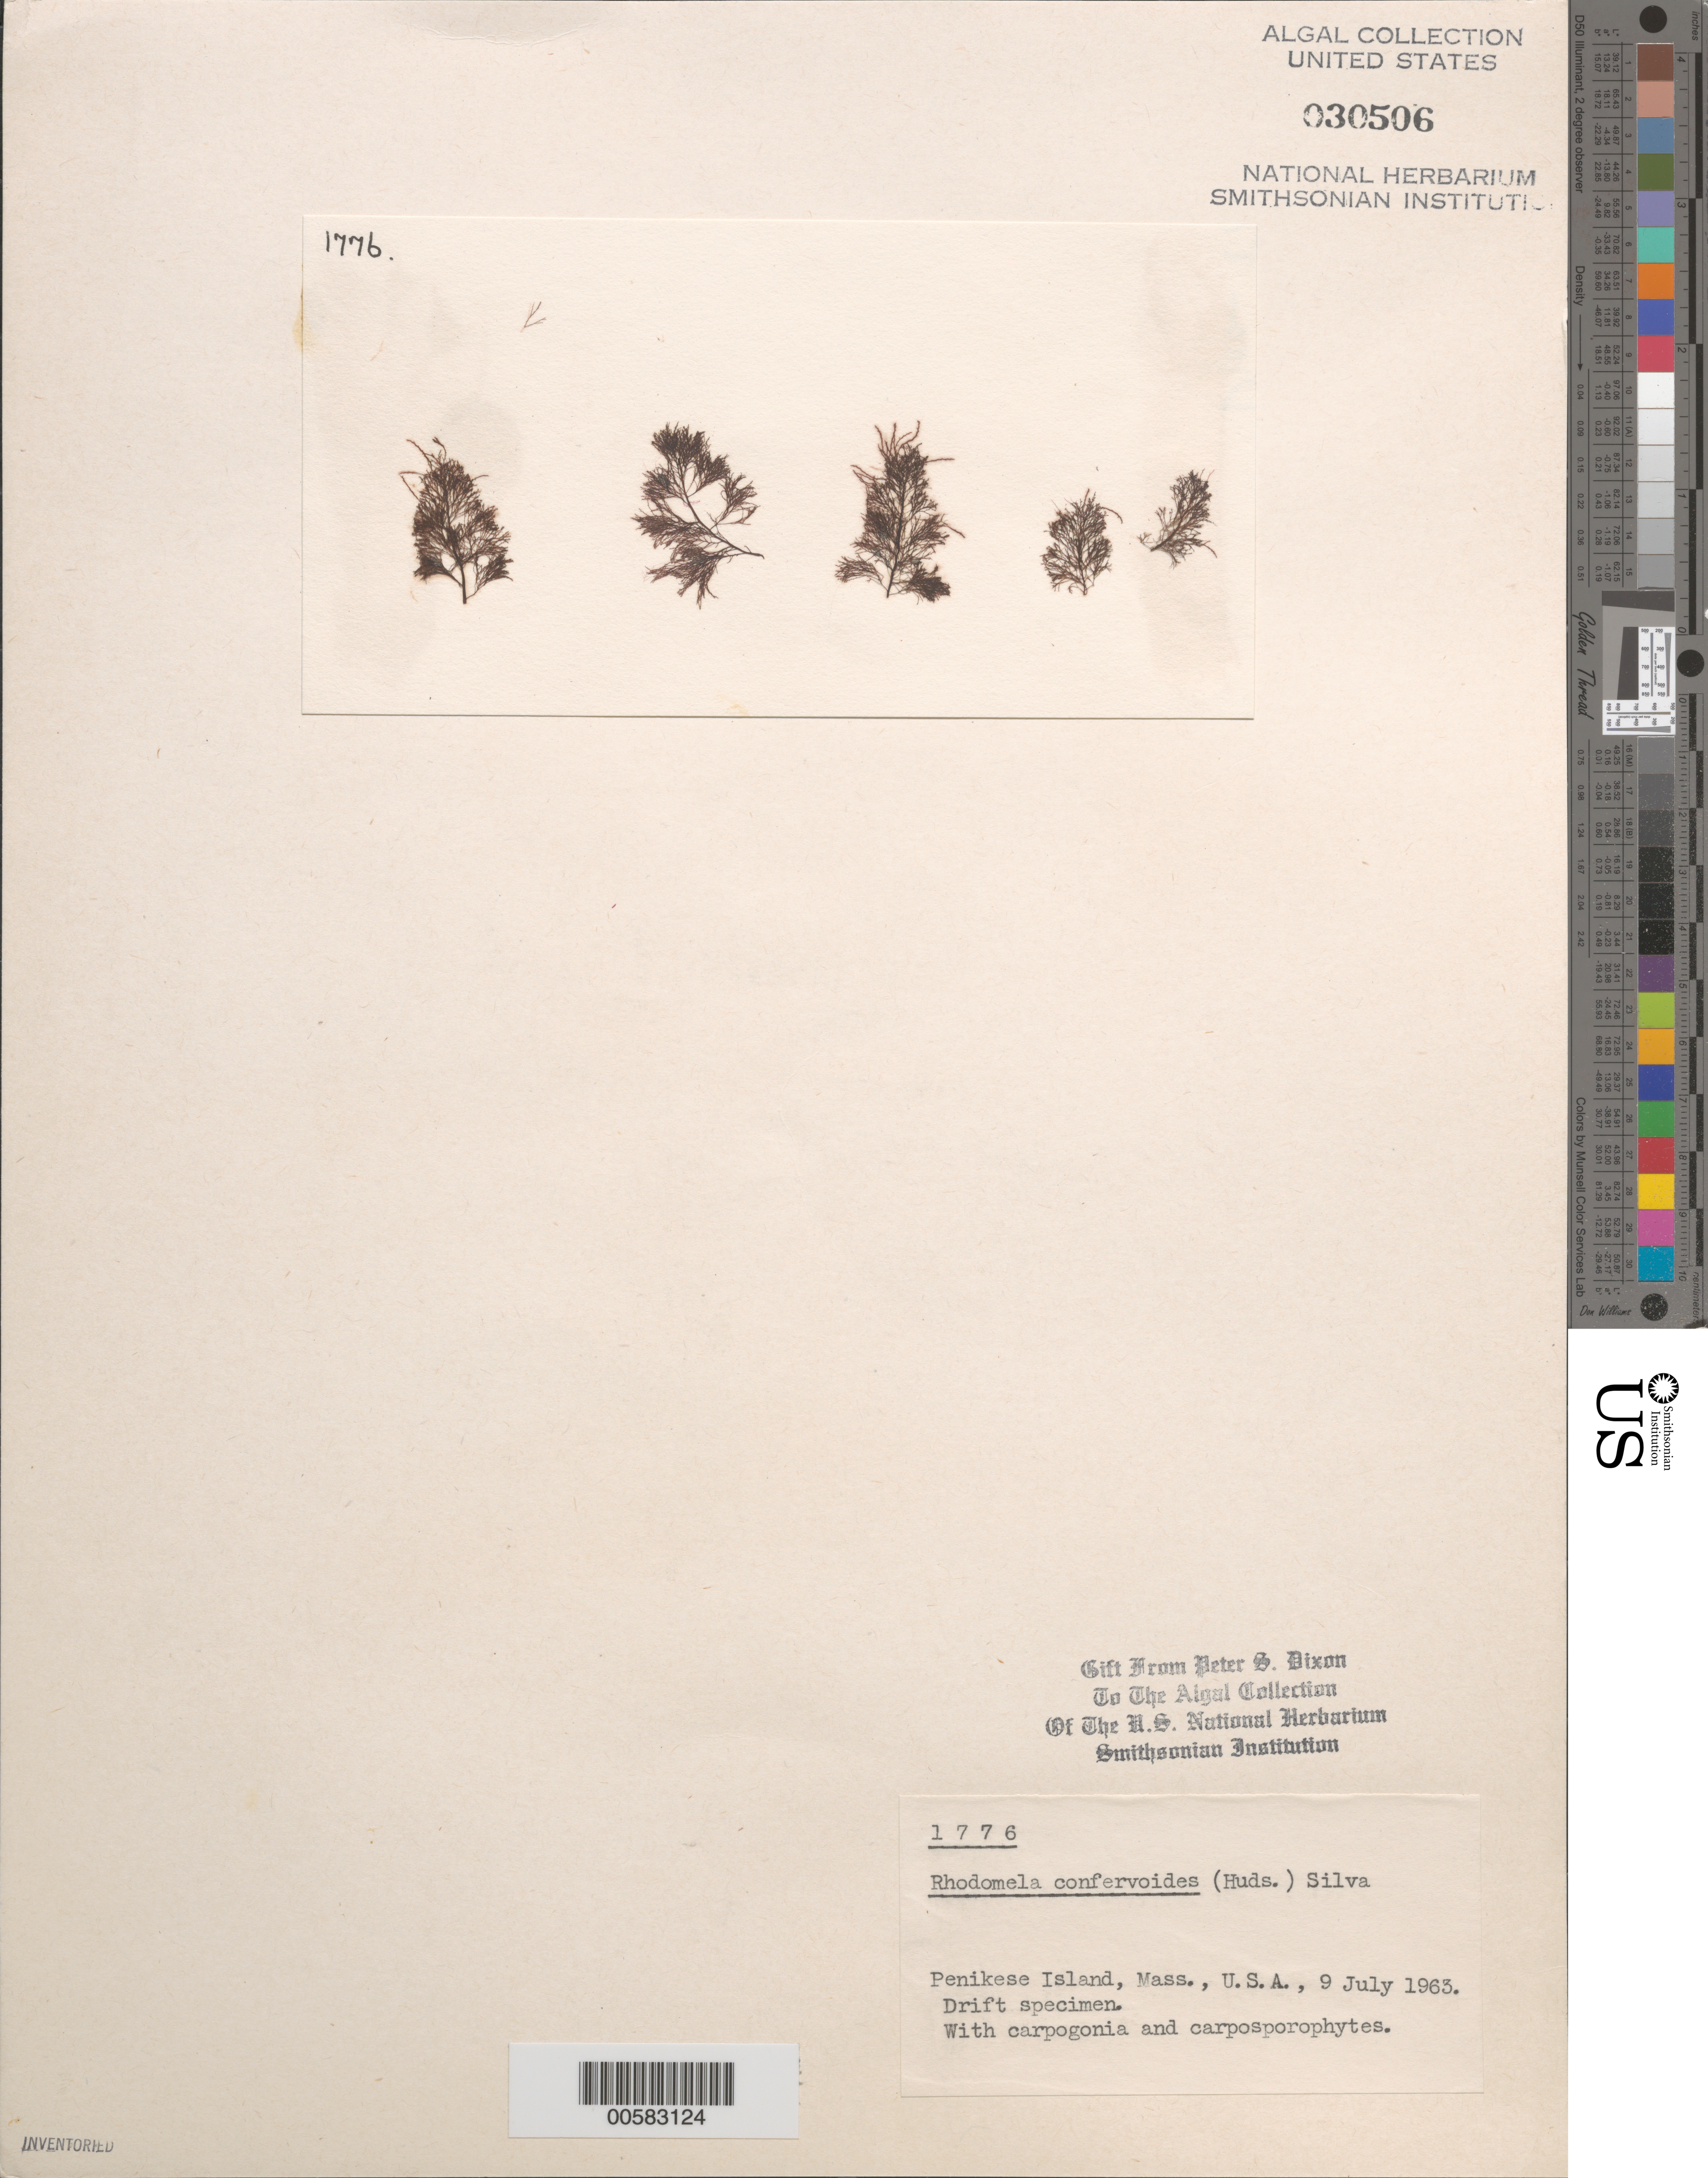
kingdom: Plantae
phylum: Rhodophyta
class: Florideophyceae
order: Ceramiales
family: Rhodomelaceae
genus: Rhodomela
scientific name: Rhodomela confervoides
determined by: Dixon, P. S.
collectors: P. S. Dixon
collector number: PSD 1776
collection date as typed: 09 Jul 1963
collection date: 1963-07-09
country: United States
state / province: Massachusetts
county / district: Dukes County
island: Penikese Island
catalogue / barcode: US 30506